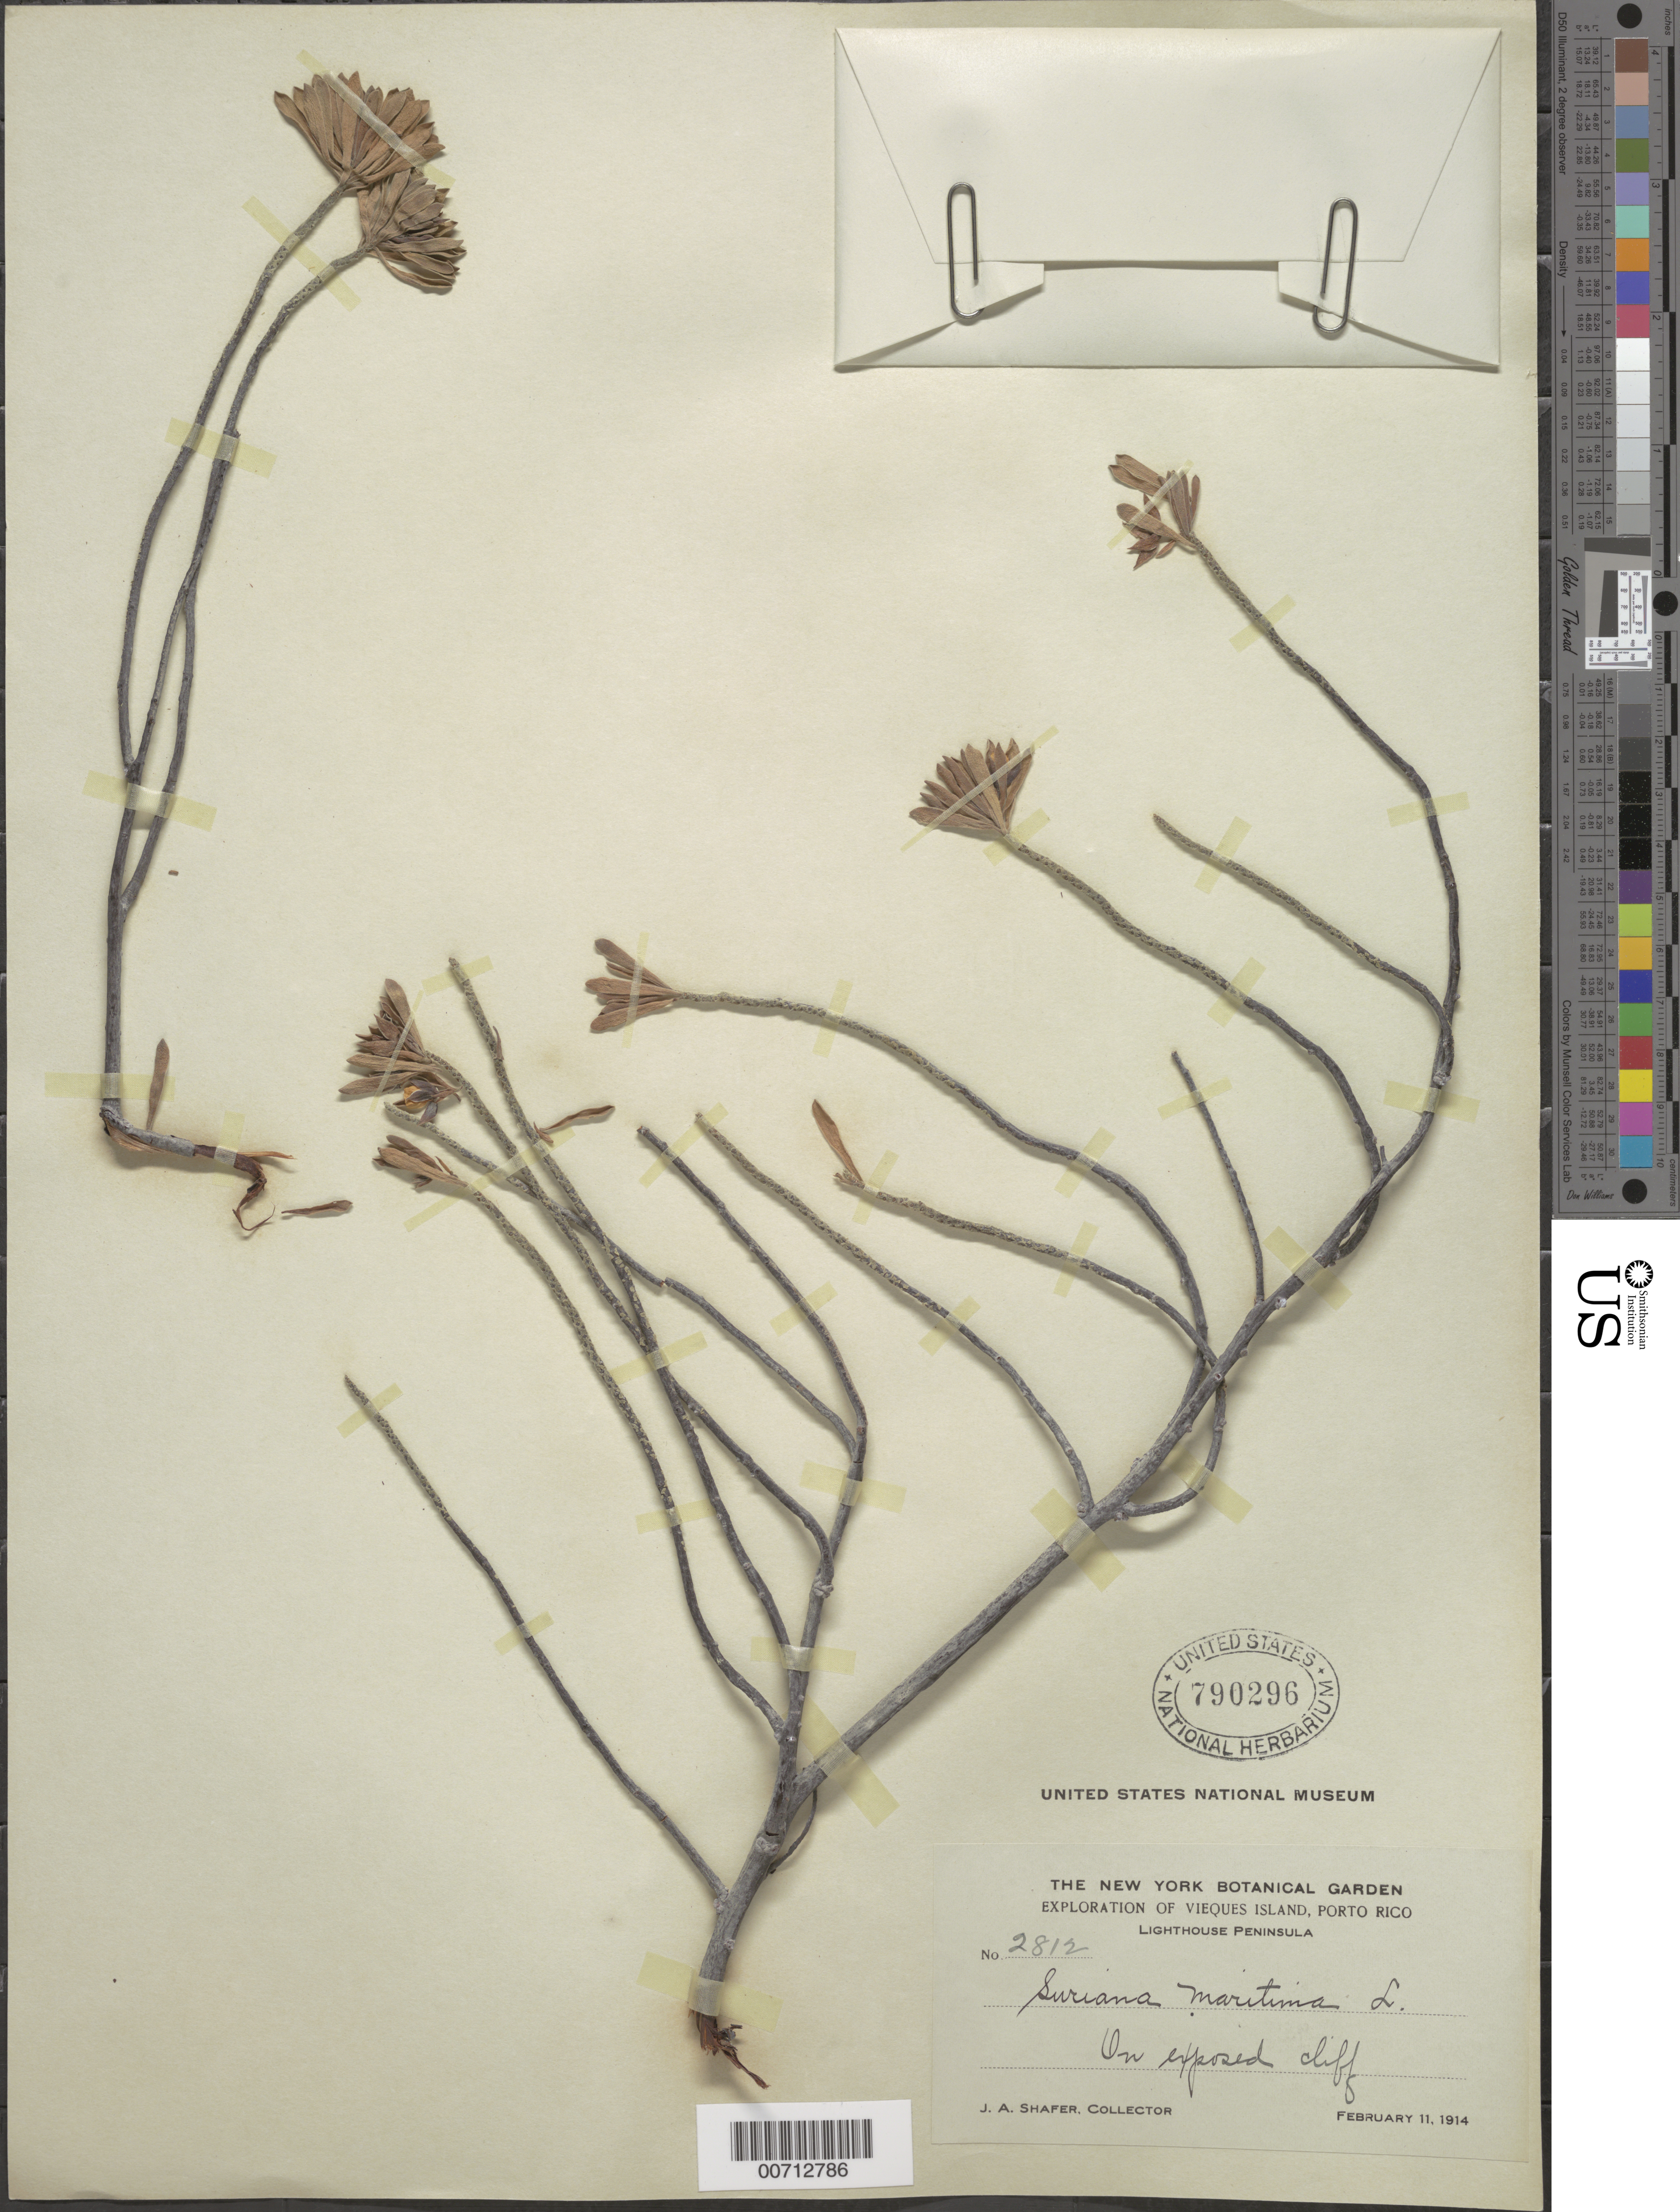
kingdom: Plantae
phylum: Tracheophyta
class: Magnoliopsida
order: Fabales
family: Surianaceae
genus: Suriana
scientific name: Suriana maritima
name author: L.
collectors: J. A. Shafer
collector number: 2812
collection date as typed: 11 Feb 1914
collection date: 1914-02-11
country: Puerto Rico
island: Vieques Island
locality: Lighthouse Peninsula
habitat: On exposed cliff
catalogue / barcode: US 790296